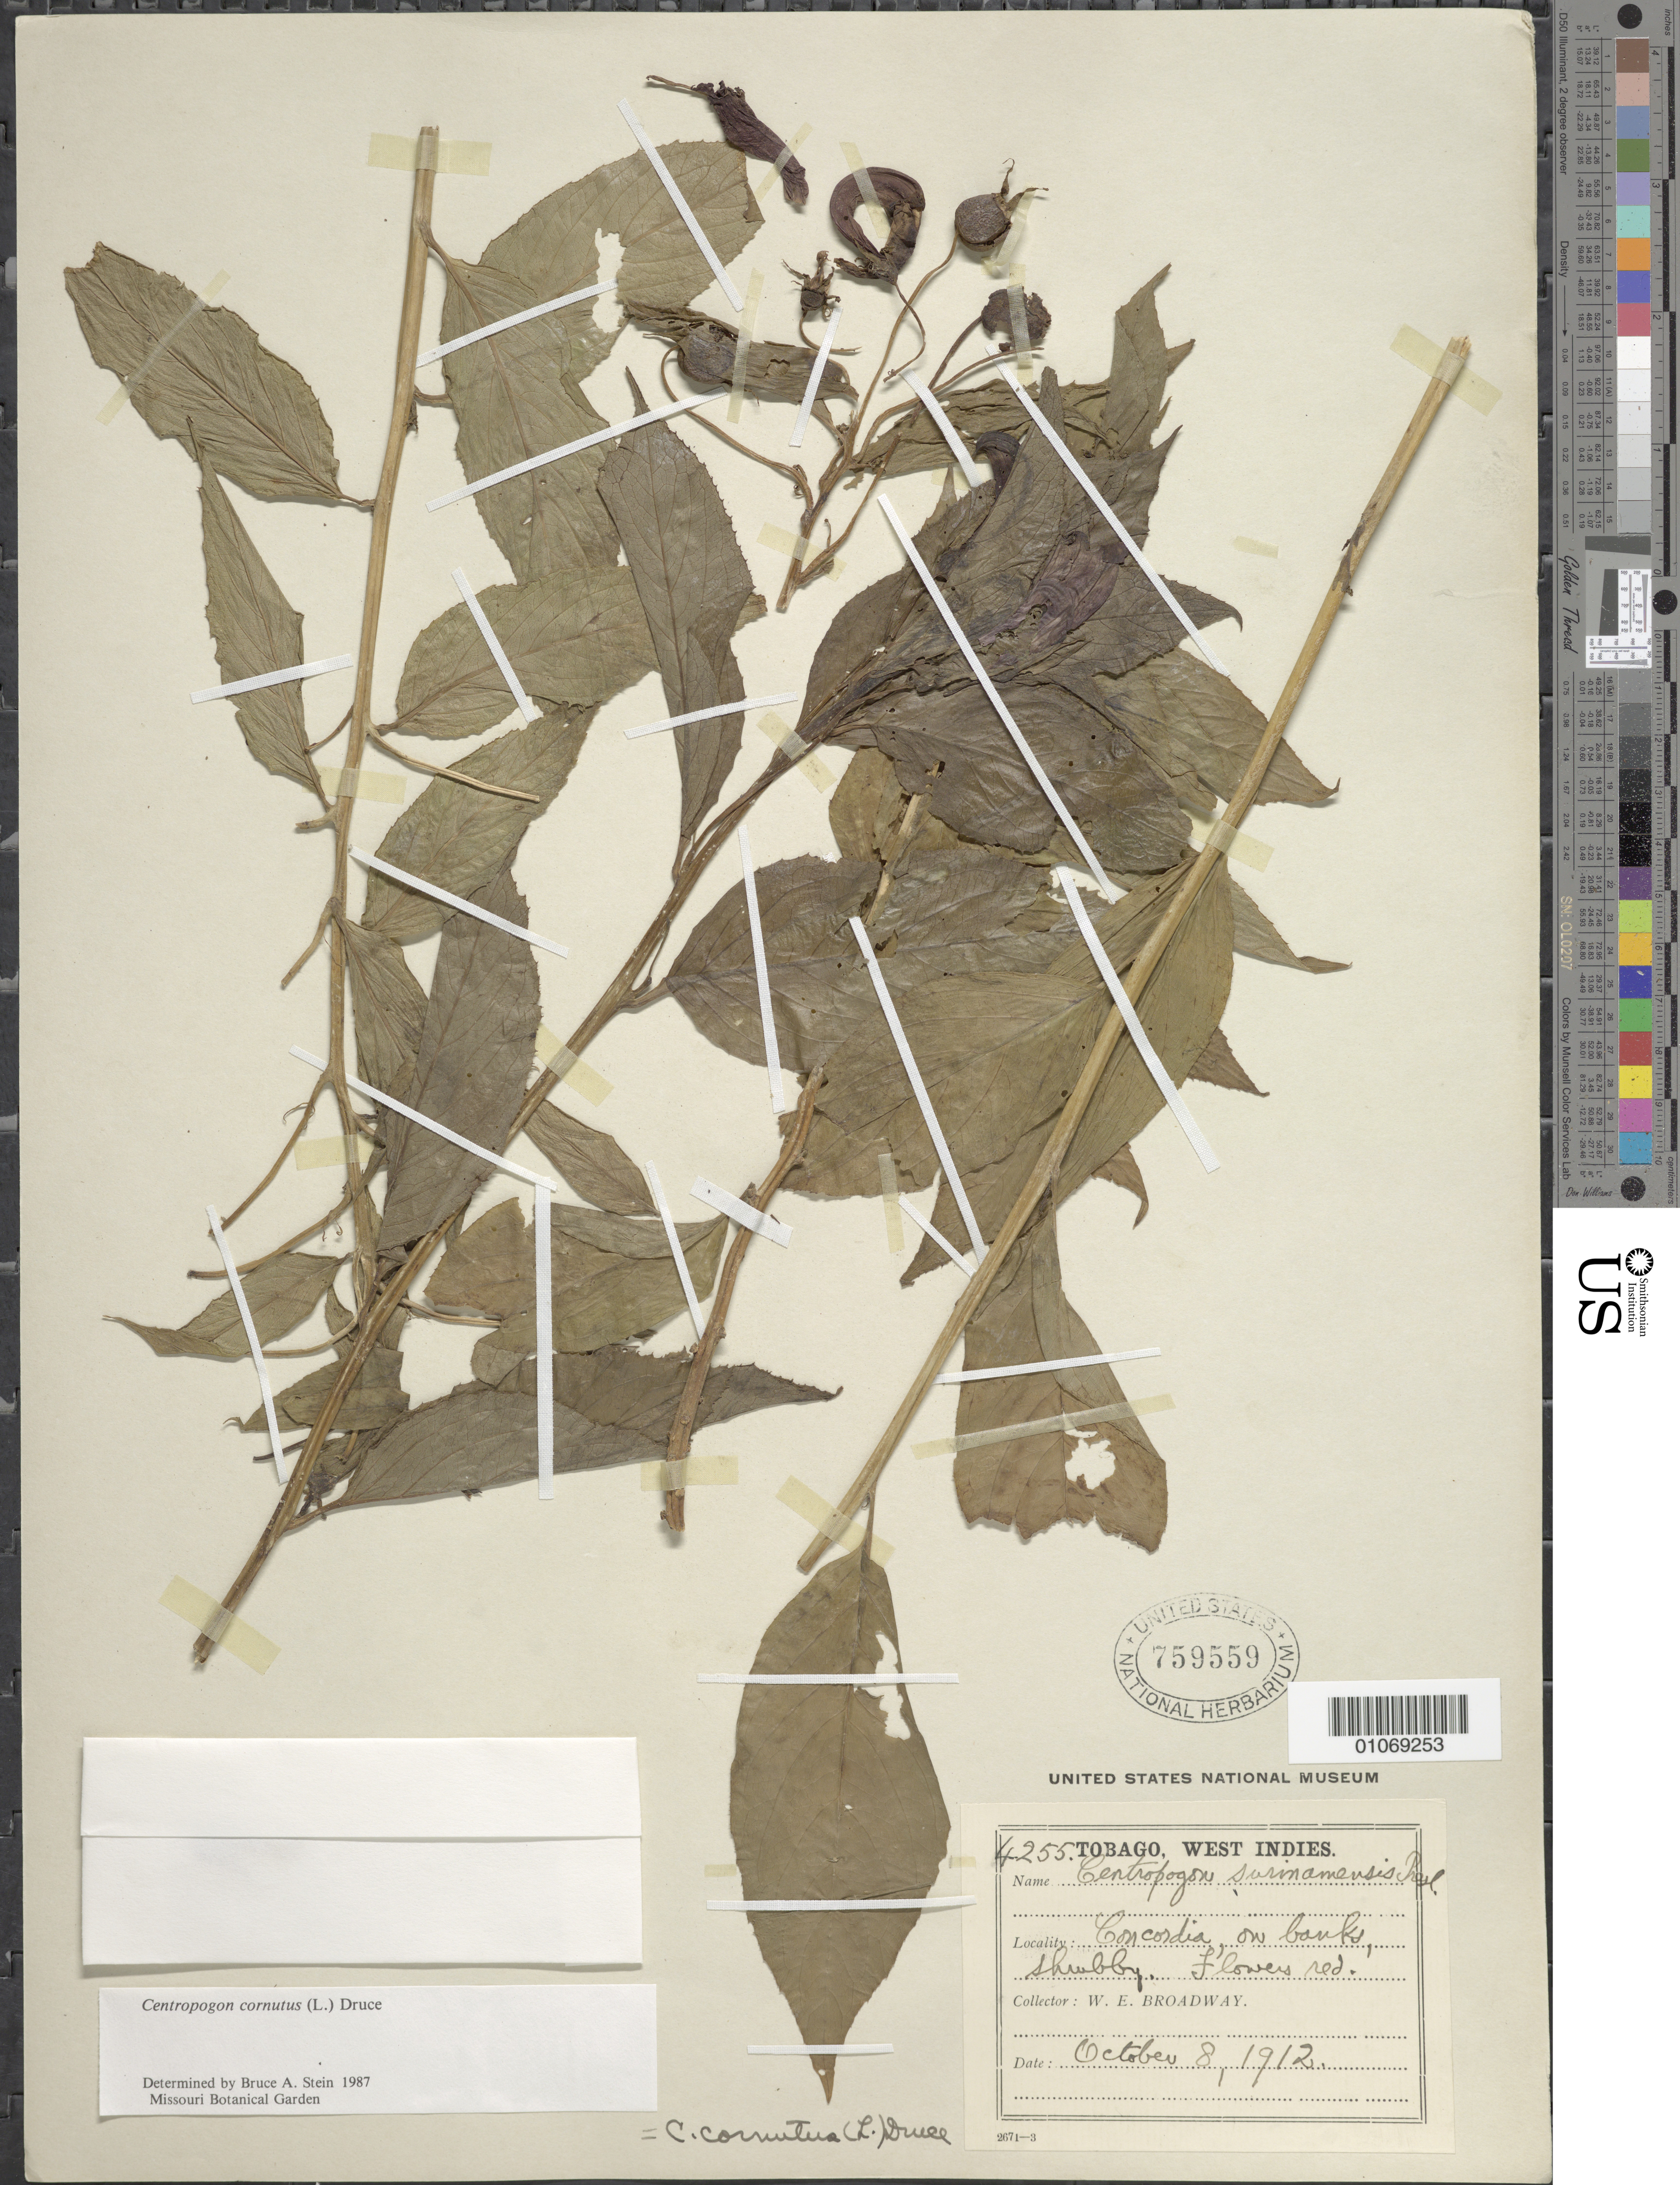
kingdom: Plantae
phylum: Tracheophyta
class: Magnoliopsida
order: Asterales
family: Campanulaceae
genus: Centropogon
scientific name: Centropogon cornutus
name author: (L.) Druce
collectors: W. E. Broadway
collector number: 4255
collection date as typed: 08 Oct 1912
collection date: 1912-10-08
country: Trinidad and Tobago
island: Tobago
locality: Concordia, on banks.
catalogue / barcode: US 759559